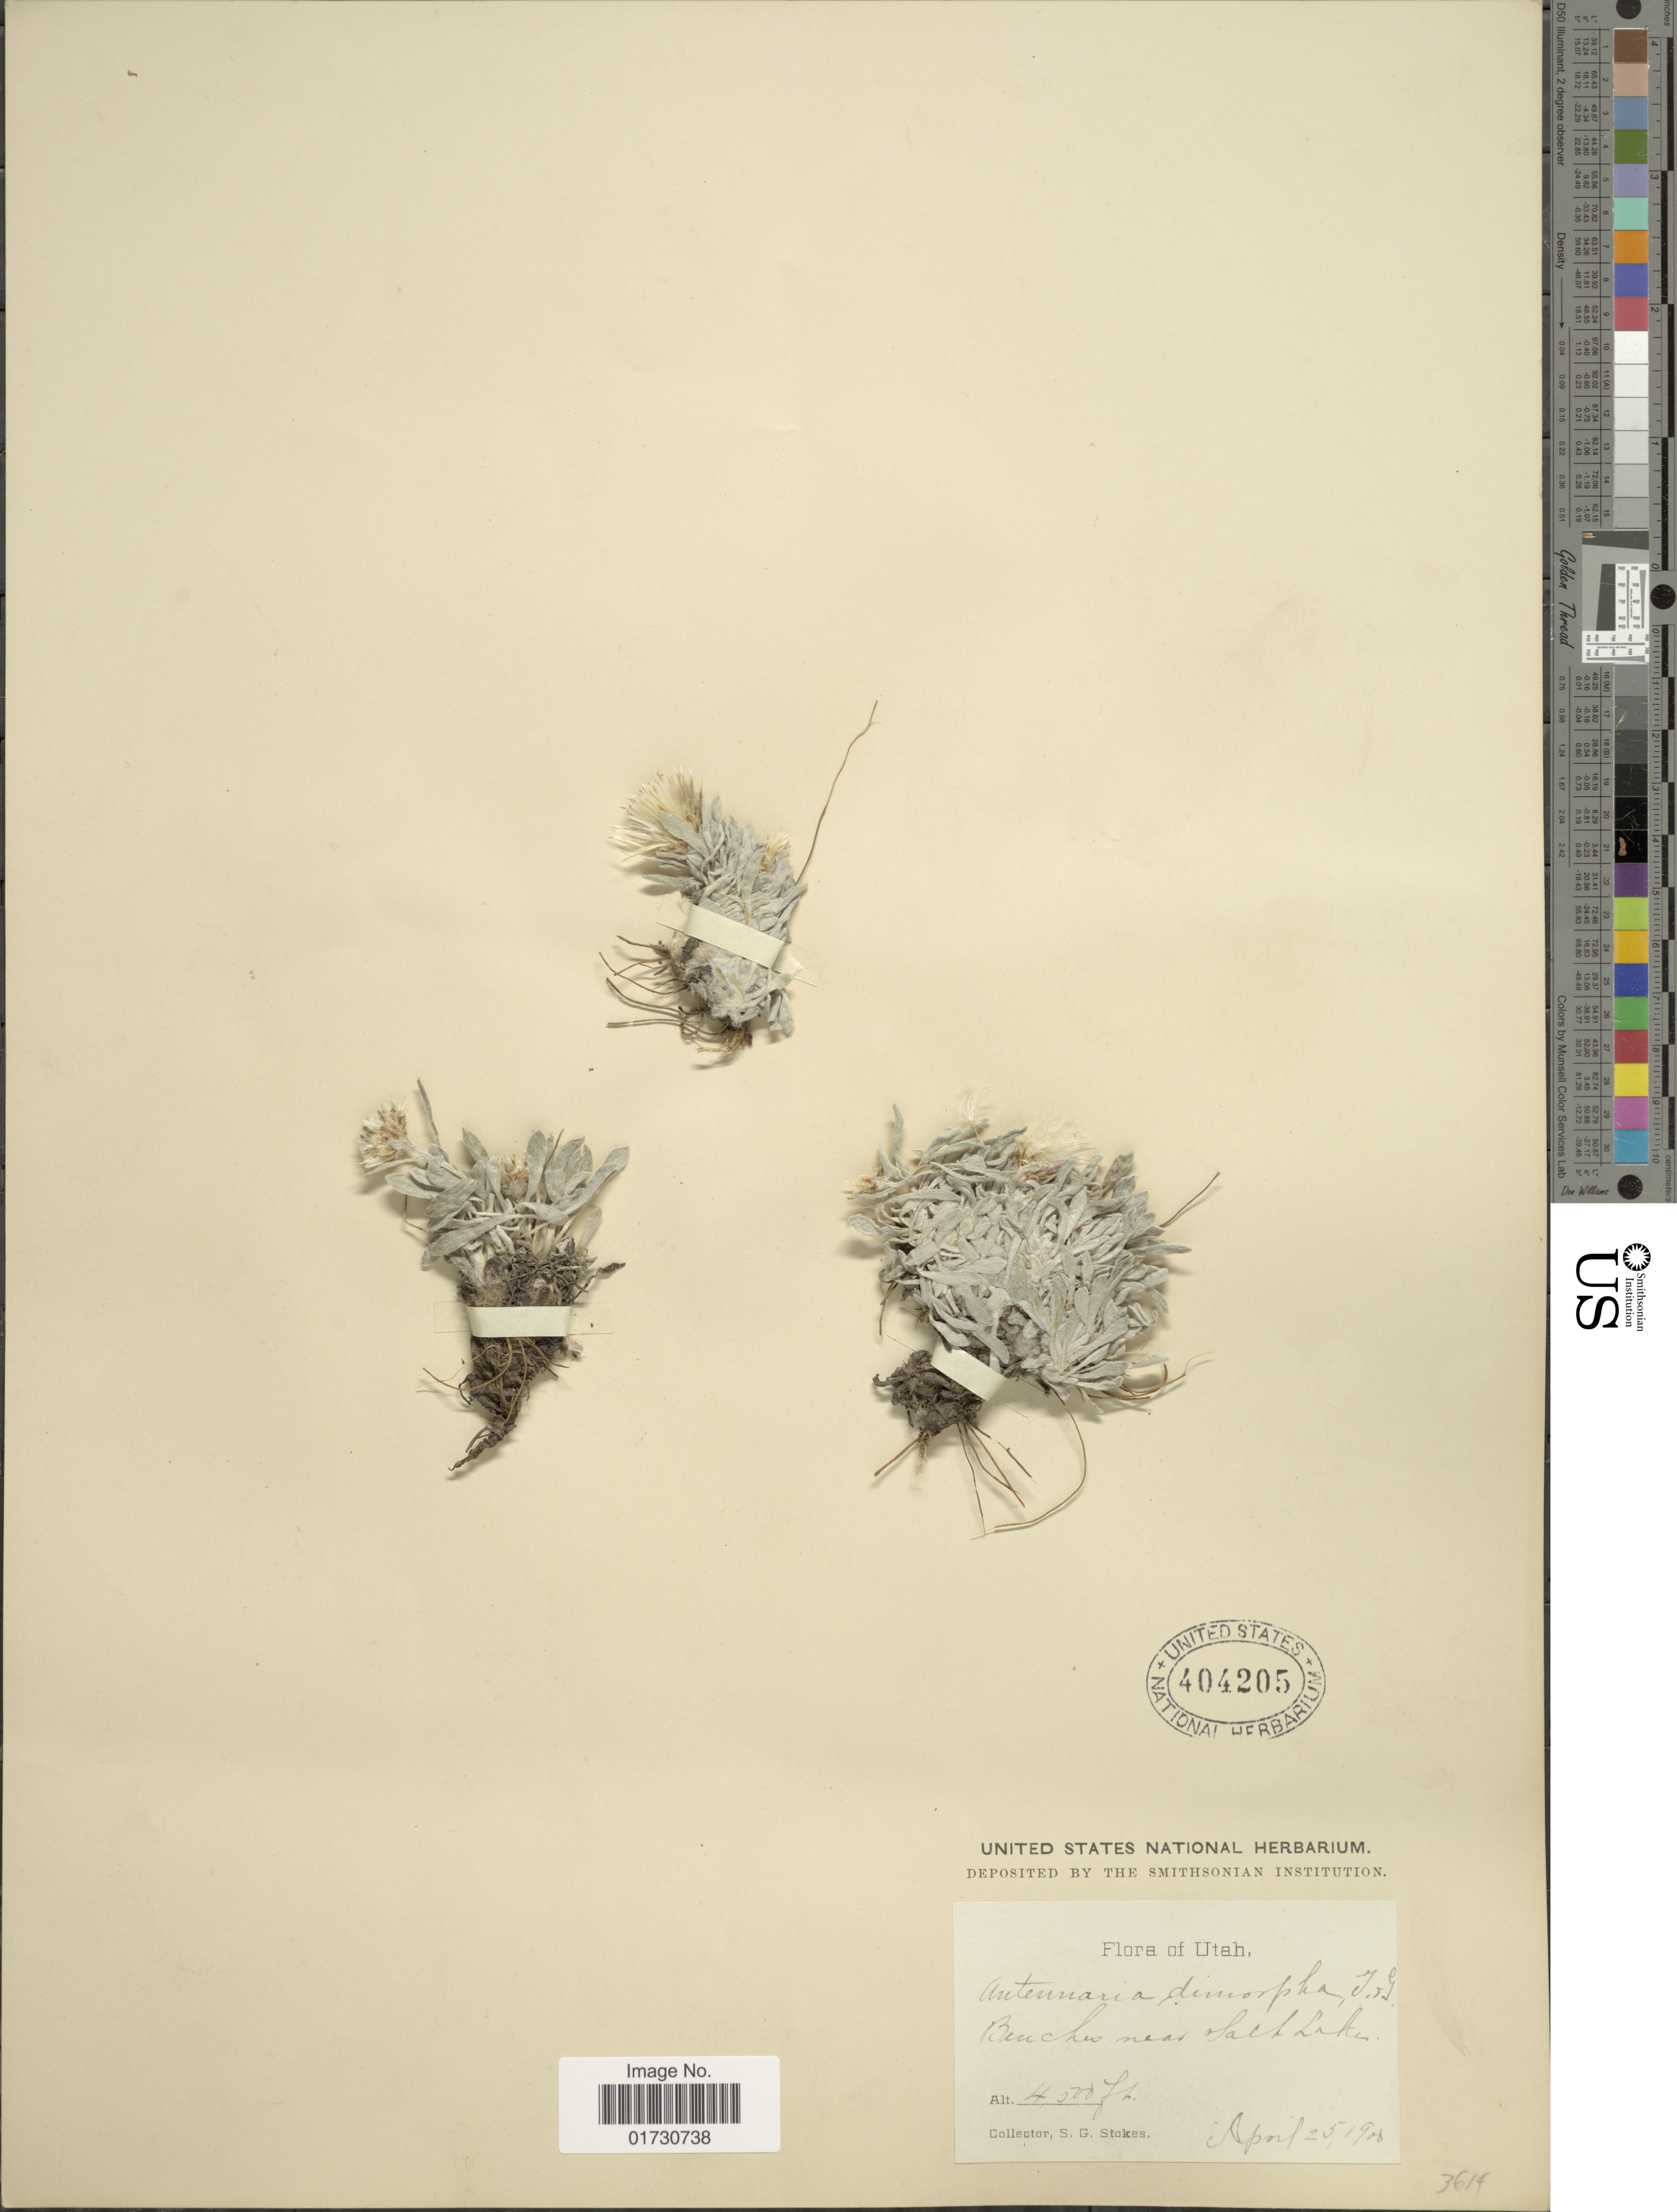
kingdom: Plantae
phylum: Tracheophyta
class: Magnoliopsida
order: Asterales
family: Asteraceae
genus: Antennaria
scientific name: Antennaria dimorpha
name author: (Nutt.) Torr. & A. Gray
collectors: S. G. Stokes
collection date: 1908-04-25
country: United States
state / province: Utah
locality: Buches near Salt Lake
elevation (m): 1372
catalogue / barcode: US 404205